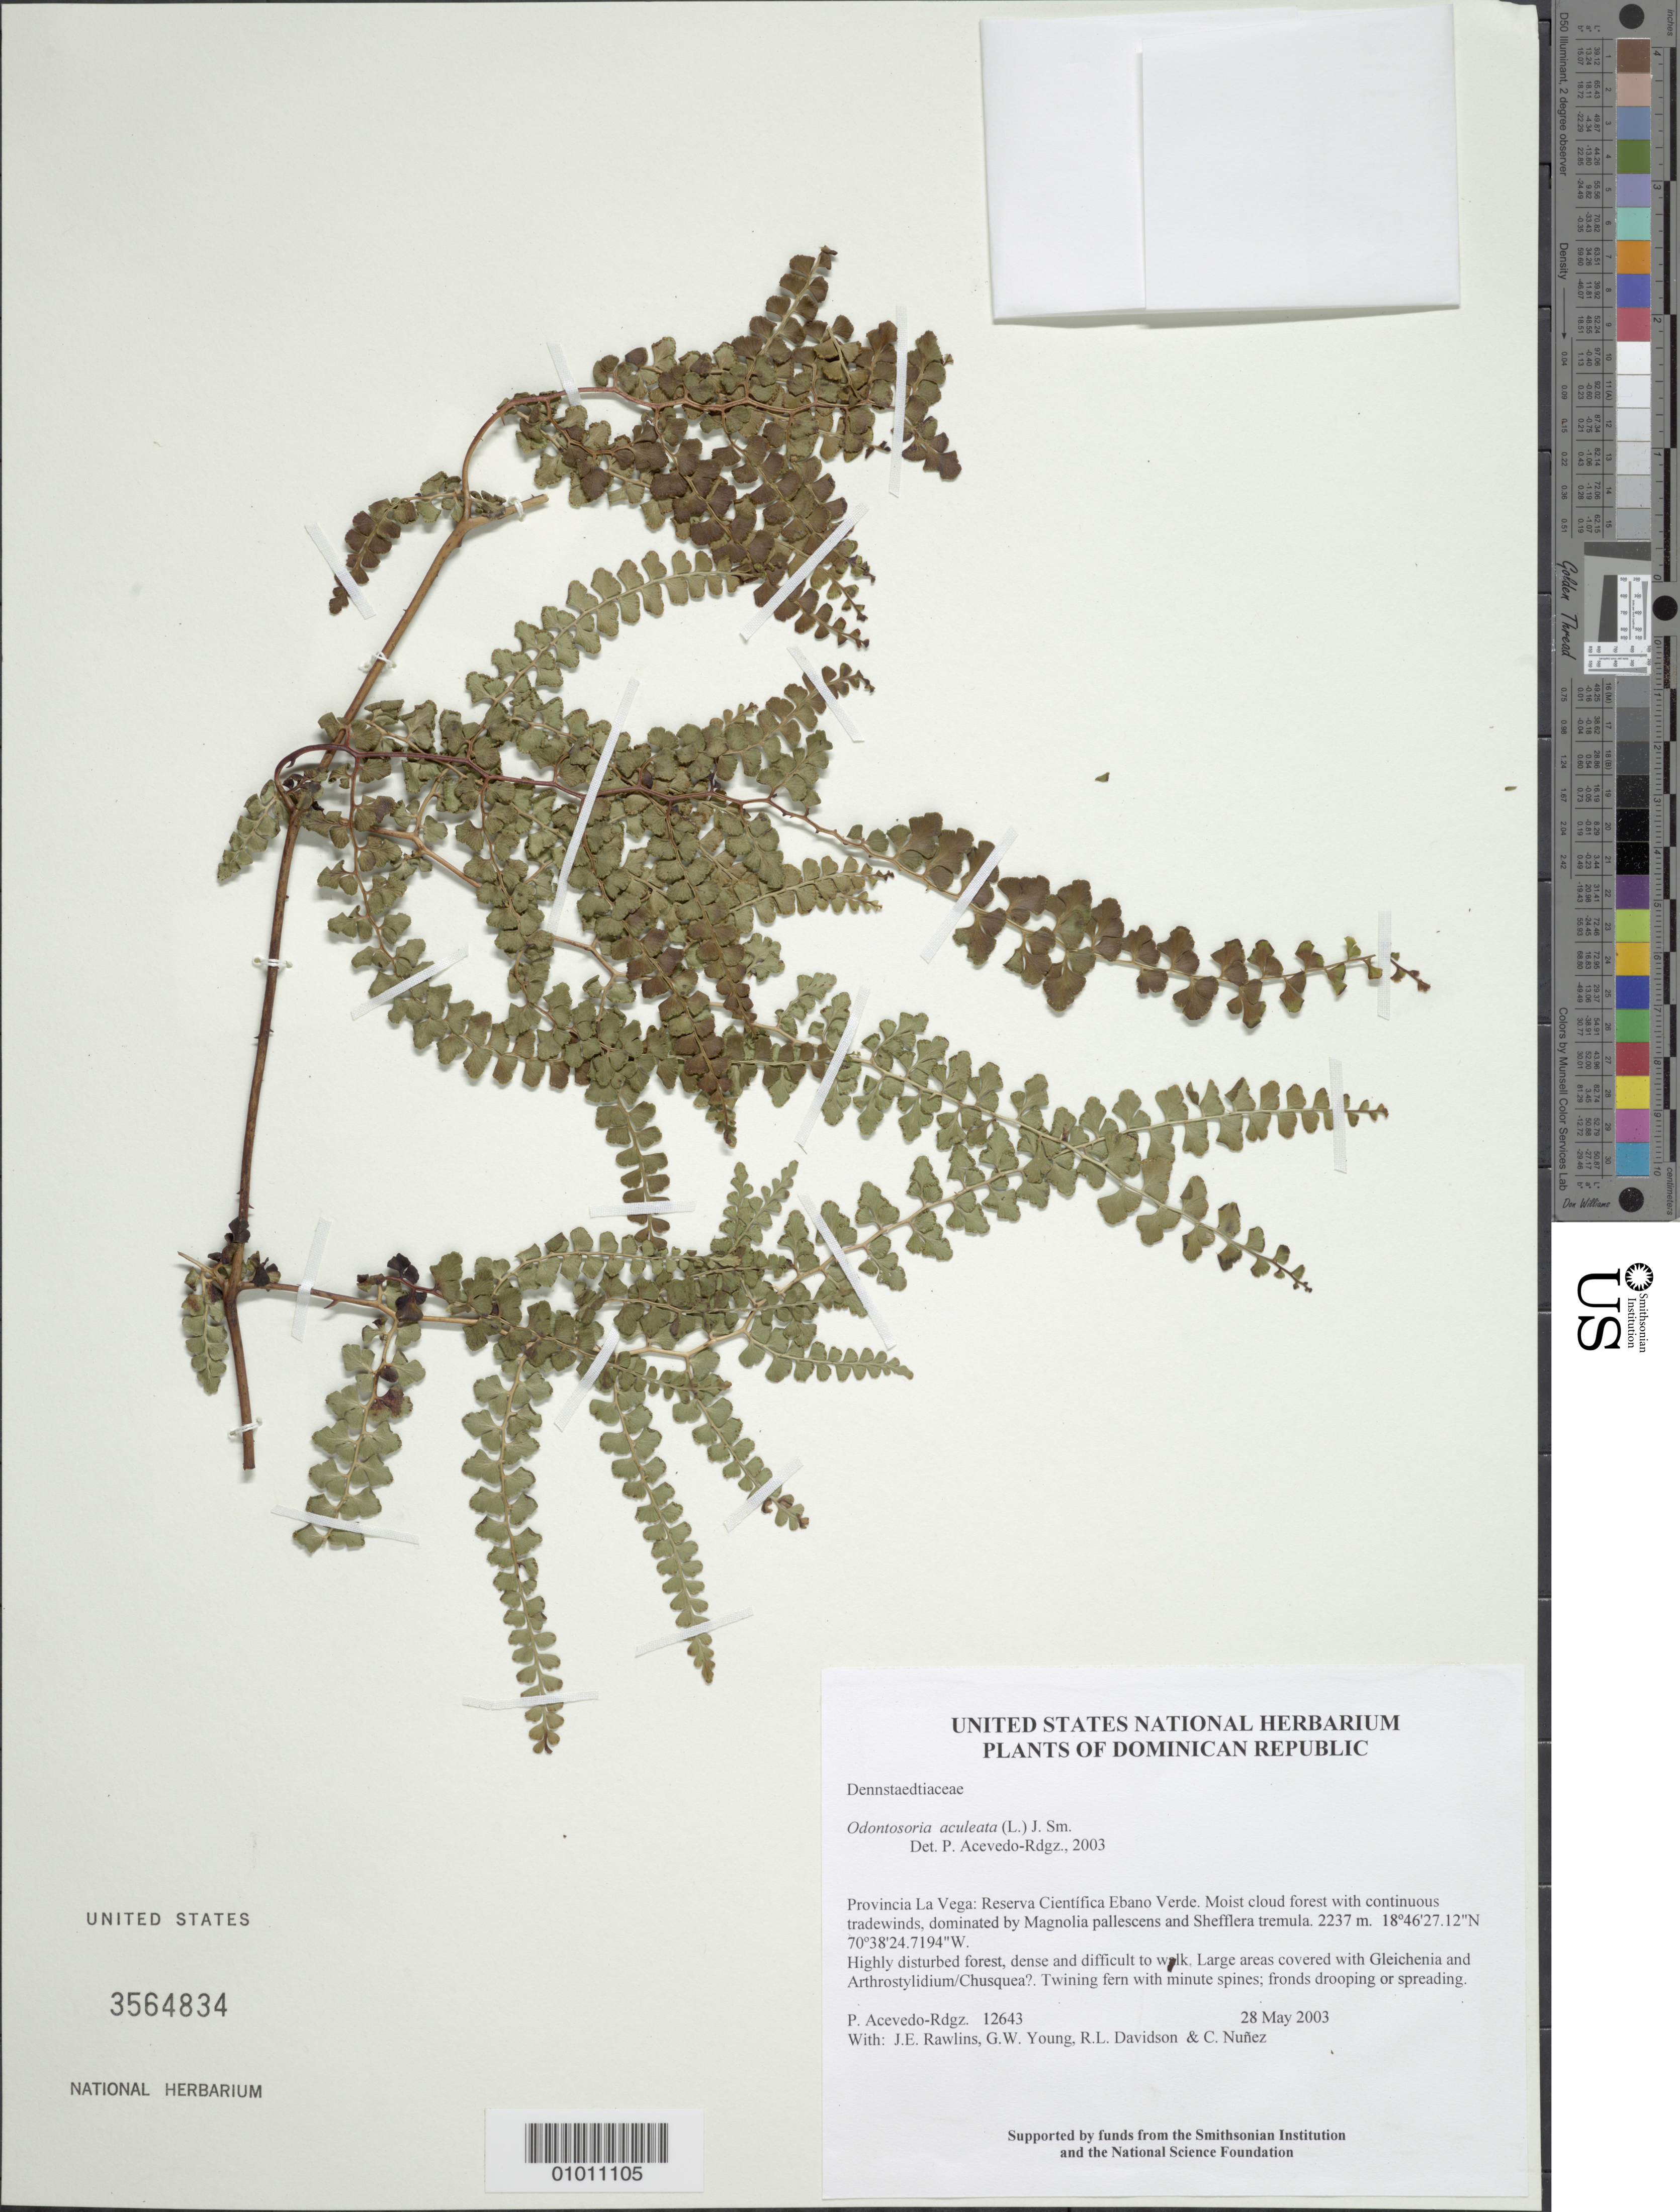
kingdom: Plantae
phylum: Tracheophyta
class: Polypodiopsida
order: Polypodiales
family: Lindsaeaceae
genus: Odontosoria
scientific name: Odontosoria aculeata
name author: (L.) J. Sm.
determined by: Acevedo-Rodríguez, P., (BOT), Smithsonian Institution - National Museum of Natural History (UNITED STATES)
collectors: P. Acevedo-Rodr., J. Rawlins, G. Young, R. Davidson & C. Nunez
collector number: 12643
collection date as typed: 28 May 2003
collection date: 2003-05-28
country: Dominican Republic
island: Hispaniola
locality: Provincia La Vega: Reserva Científica Ebano Verde. Moist cloud forest with continuous tradewinds, dominated by Magnolia pallescens and Shefflera tremula.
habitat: Highly disturbed forest, dense and difficult to walk. Large areas covered with Gleichenia and Arthrostylidium/Chusquea?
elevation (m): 2237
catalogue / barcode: US 3564834